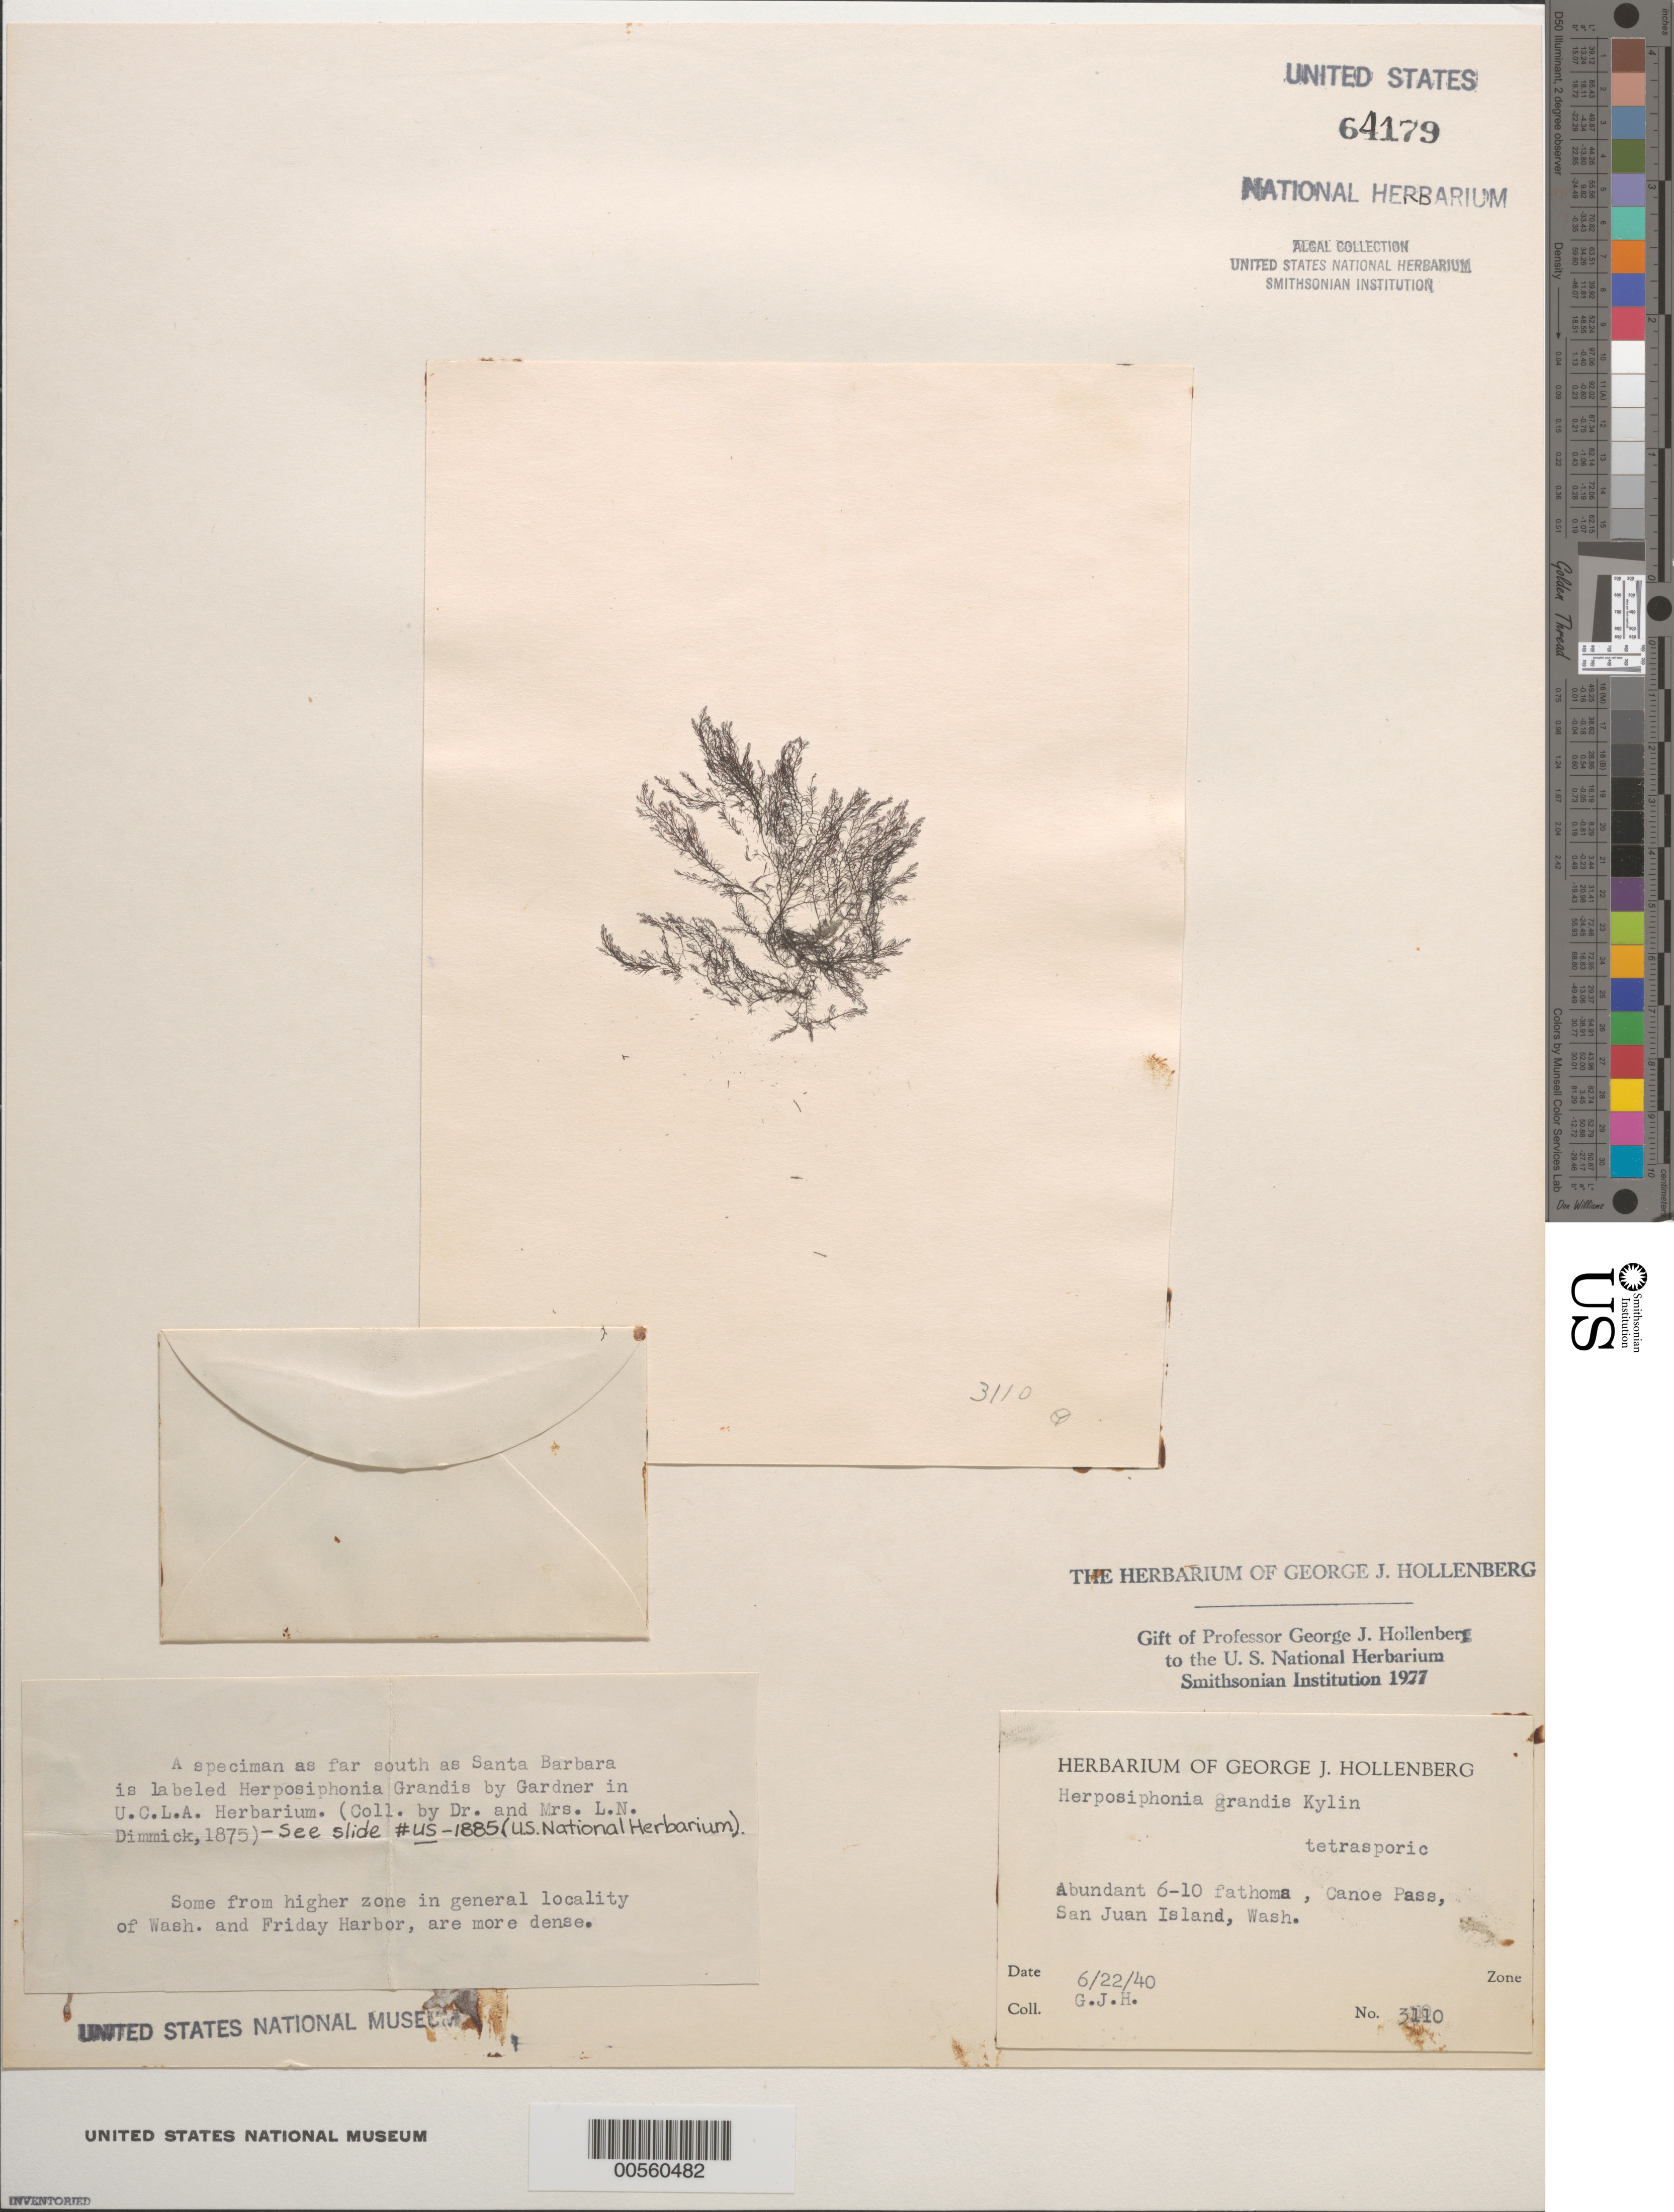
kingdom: Plantae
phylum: Rhodophyta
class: Florideophyceae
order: Ceramiales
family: Rhodomelaceae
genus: Herposiphonia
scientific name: Herposiphonia grandis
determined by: Hollenberg, George J.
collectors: G. Hollenberg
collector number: GJH 3110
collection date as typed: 22 Jun 1940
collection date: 1940-06-22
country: United States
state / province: Washington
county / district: San Juan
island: San Juan Islands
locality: Canoe Pass by Canoe Island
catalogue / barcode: US 64179